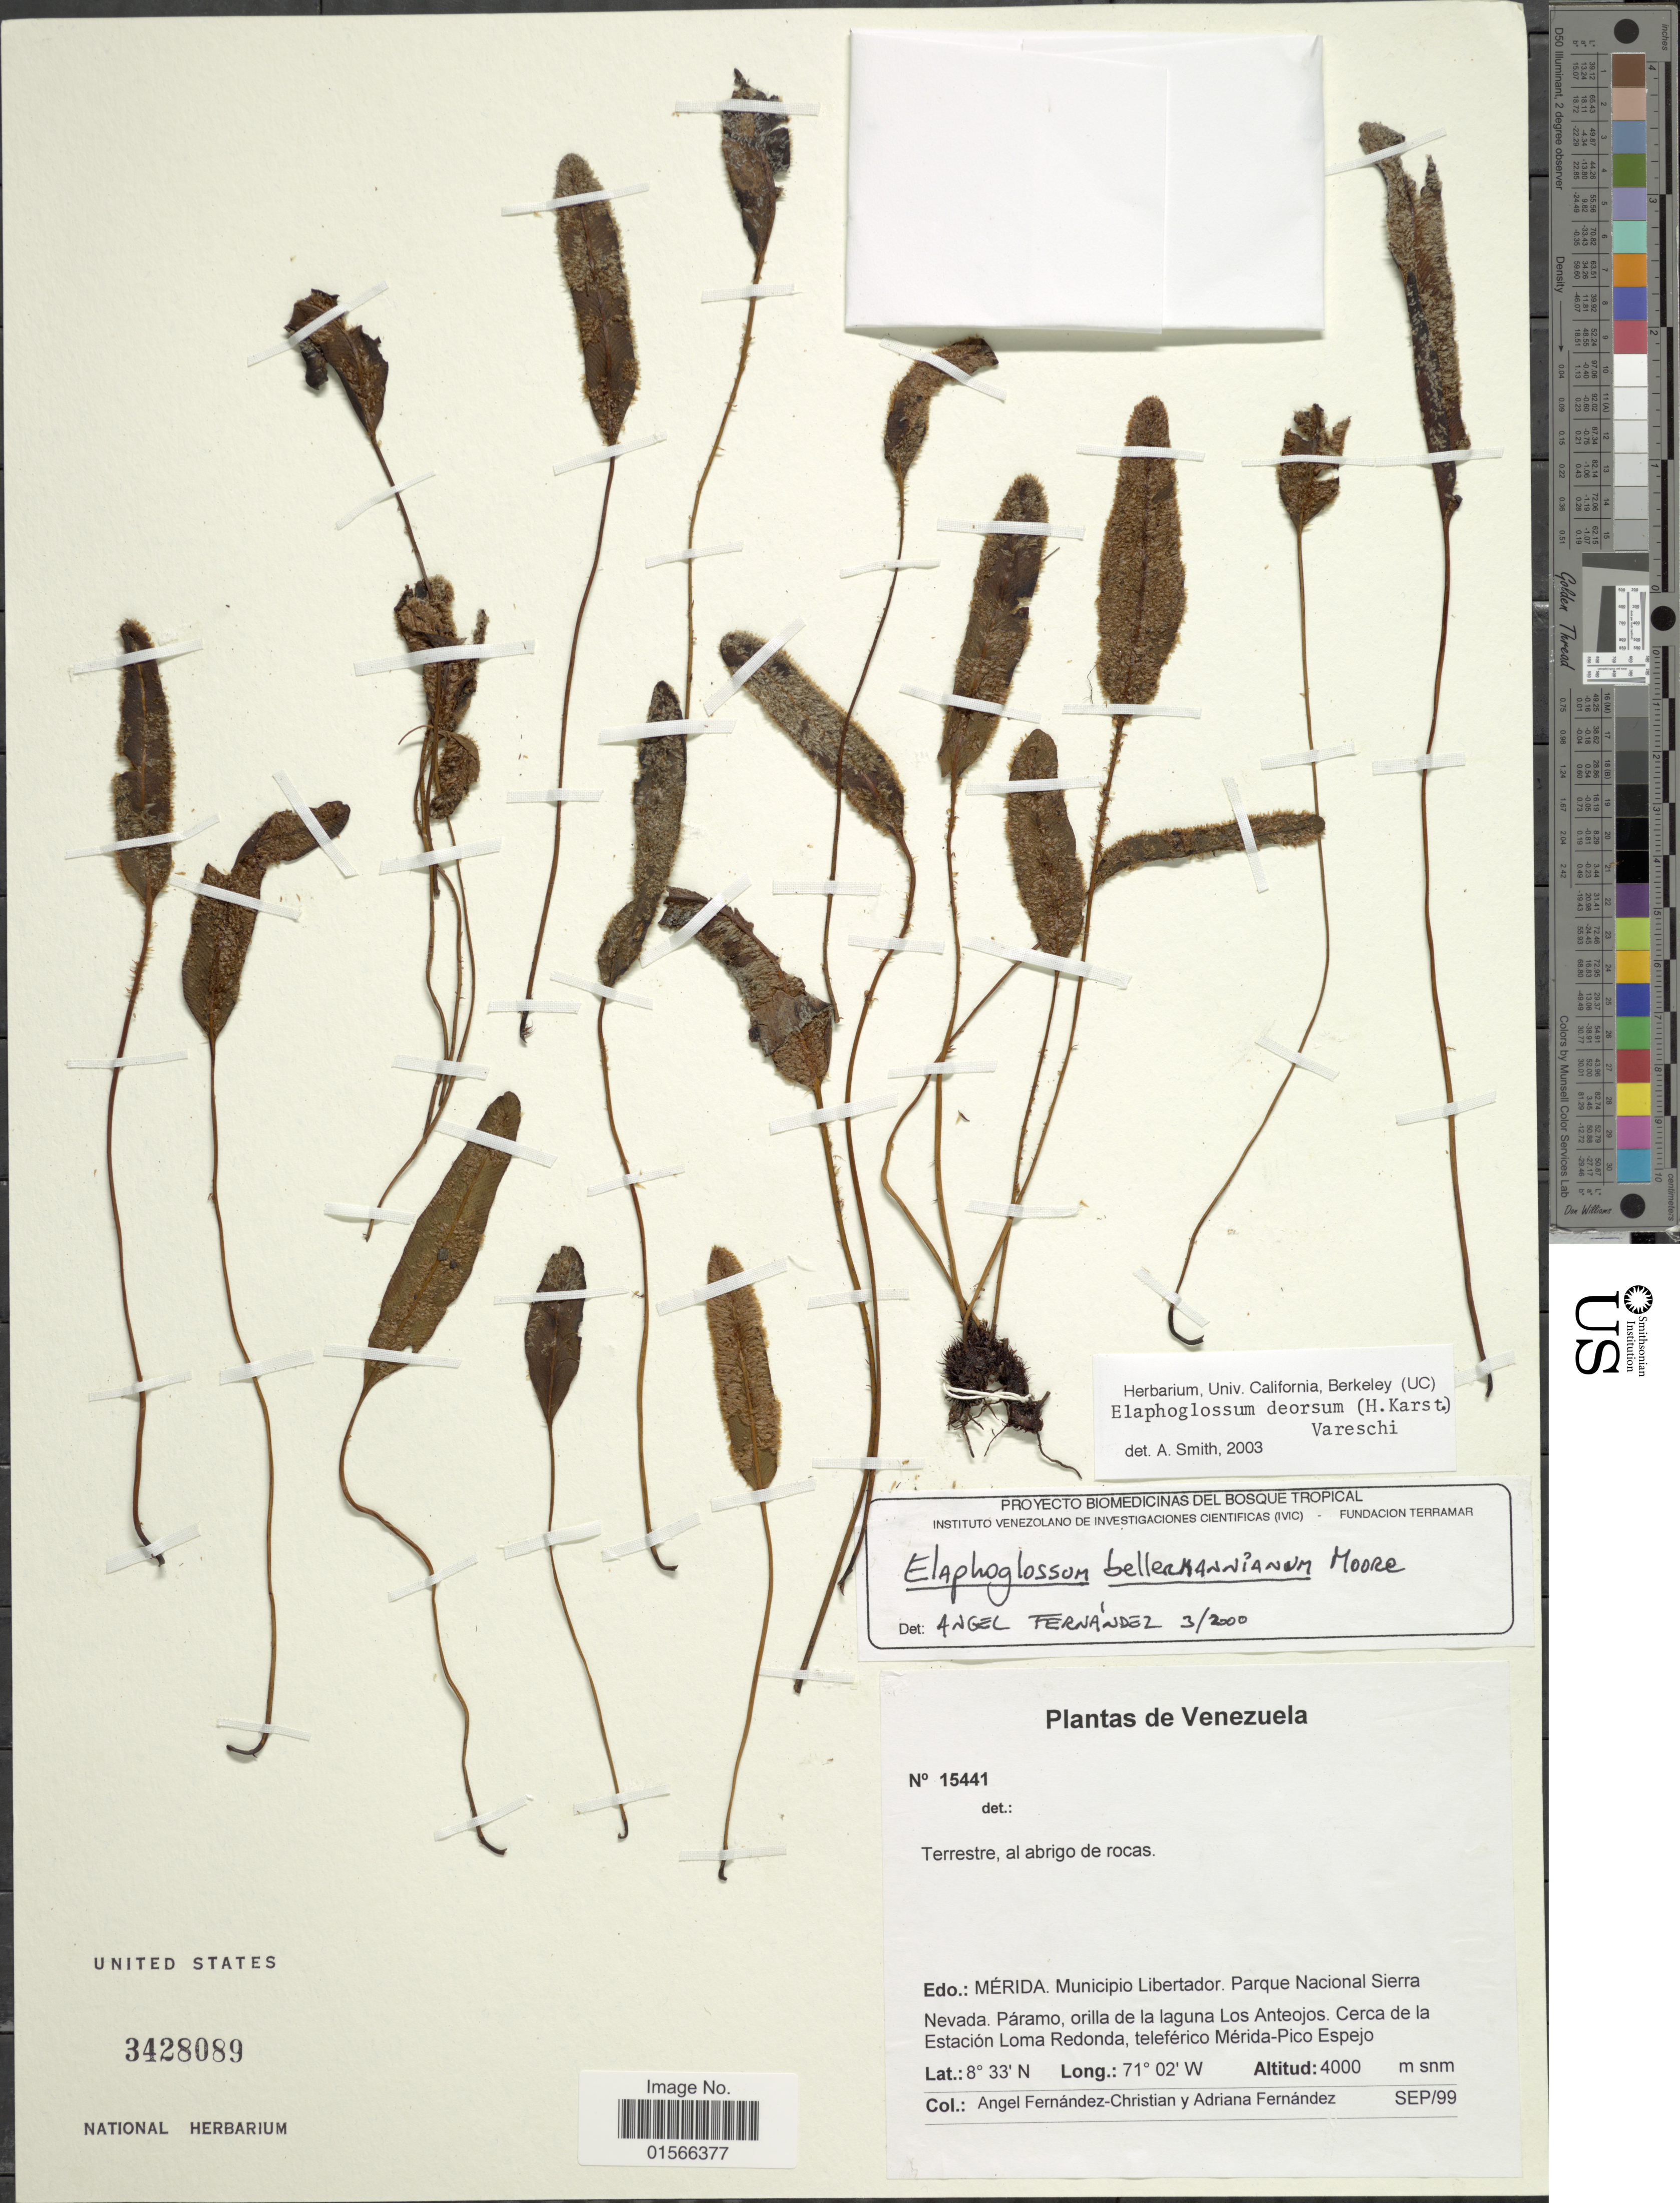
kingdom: Plantae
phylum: Tracheophyta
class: Polypodiopsida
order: Polypodiales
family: Dryopteridaceae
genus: Elaphoglossum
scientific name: Elaphoglossum deorsum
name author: (H. Karst.) Vareschi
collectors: Á. Fernández & A. Fernández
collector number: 15441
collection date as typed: Transcribed d/m/y: /9/99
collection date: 1999-09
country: Venezuela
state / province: Mérida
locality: Municpio Libertador. Parque Nacional Sierra Nevada. Páramo, orilla de la laguna Los Anteojos. Cerca de la Estación Loma Redonda, teleférico Mérida-Pico Espejo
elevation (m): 4000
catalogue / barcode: US 3428089